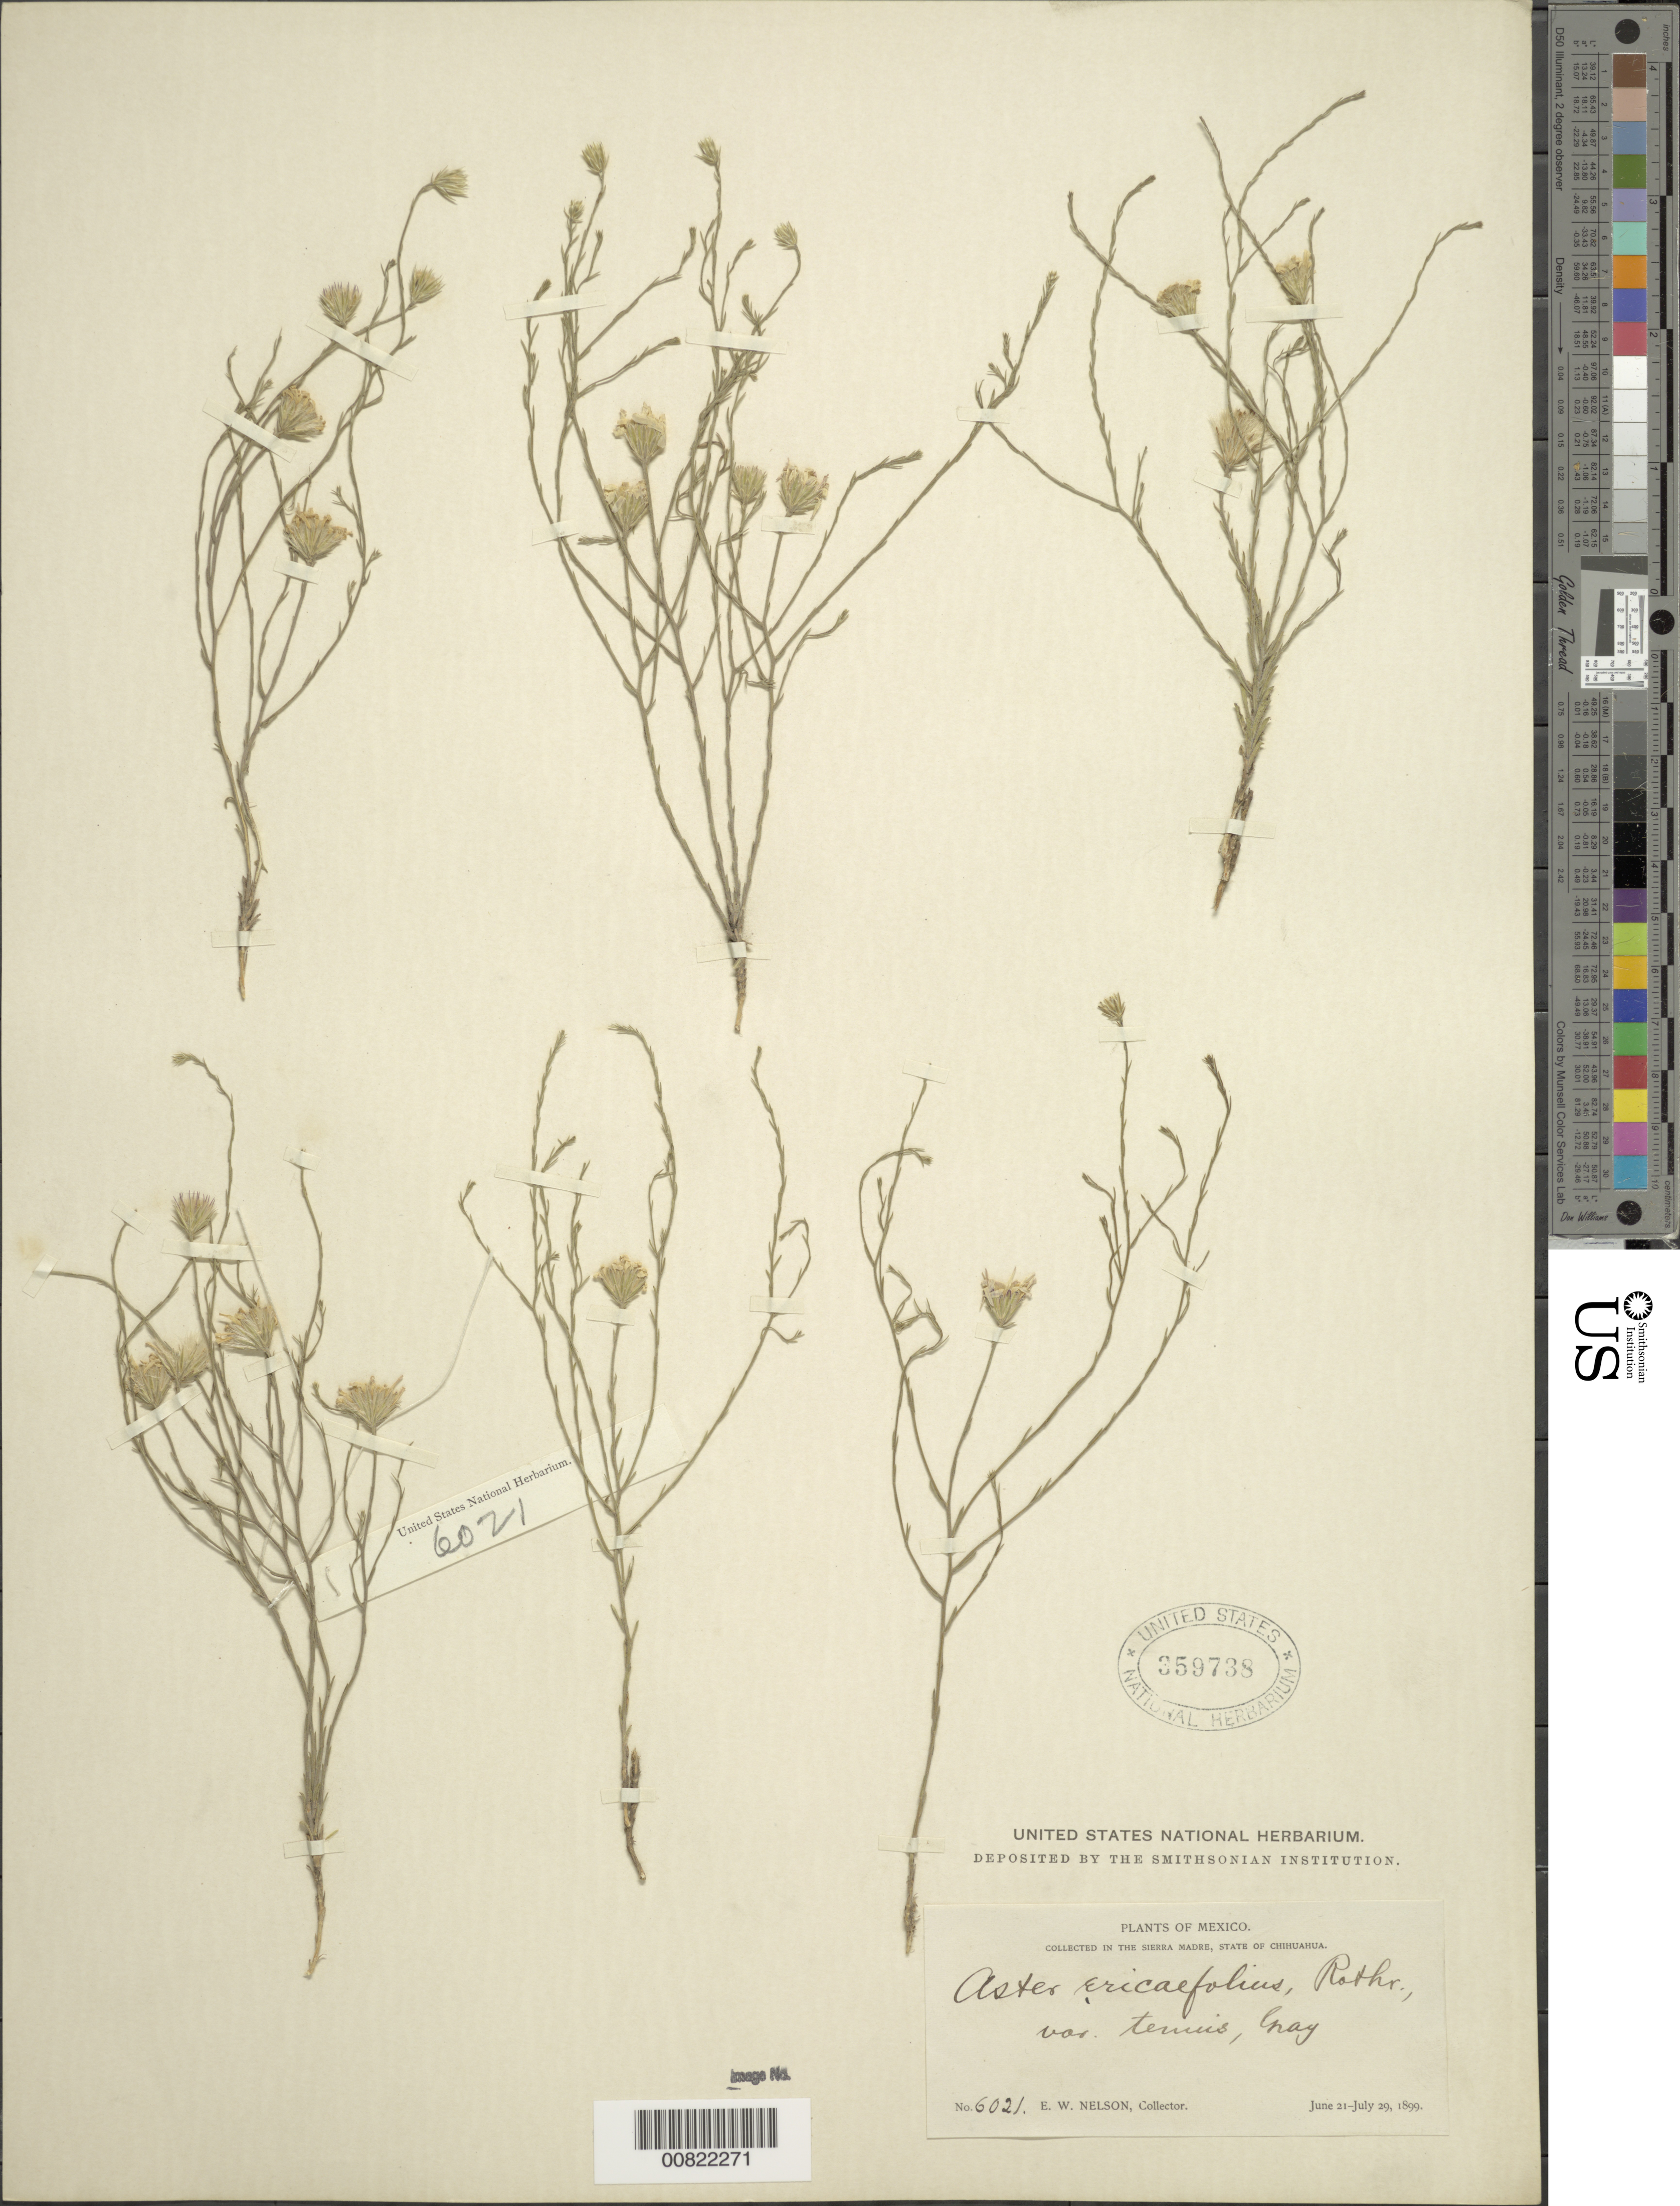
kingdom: Plantae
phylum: Tracheophyta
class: Magnoliopsida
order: Asterales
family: Asteraceae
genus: Chaetopappa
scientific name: Chaetopappa ericoides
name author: (Torr.) G.L. Nesom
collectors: E. W. Nelson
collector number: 6021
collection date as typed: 21 Jun 1899 to 29 Jul 1899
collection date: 1899-06-21/1899-07-29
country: Mexico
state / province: Chihuahua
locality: Sierra Madre, Chihuahua.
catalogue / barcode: US 359738